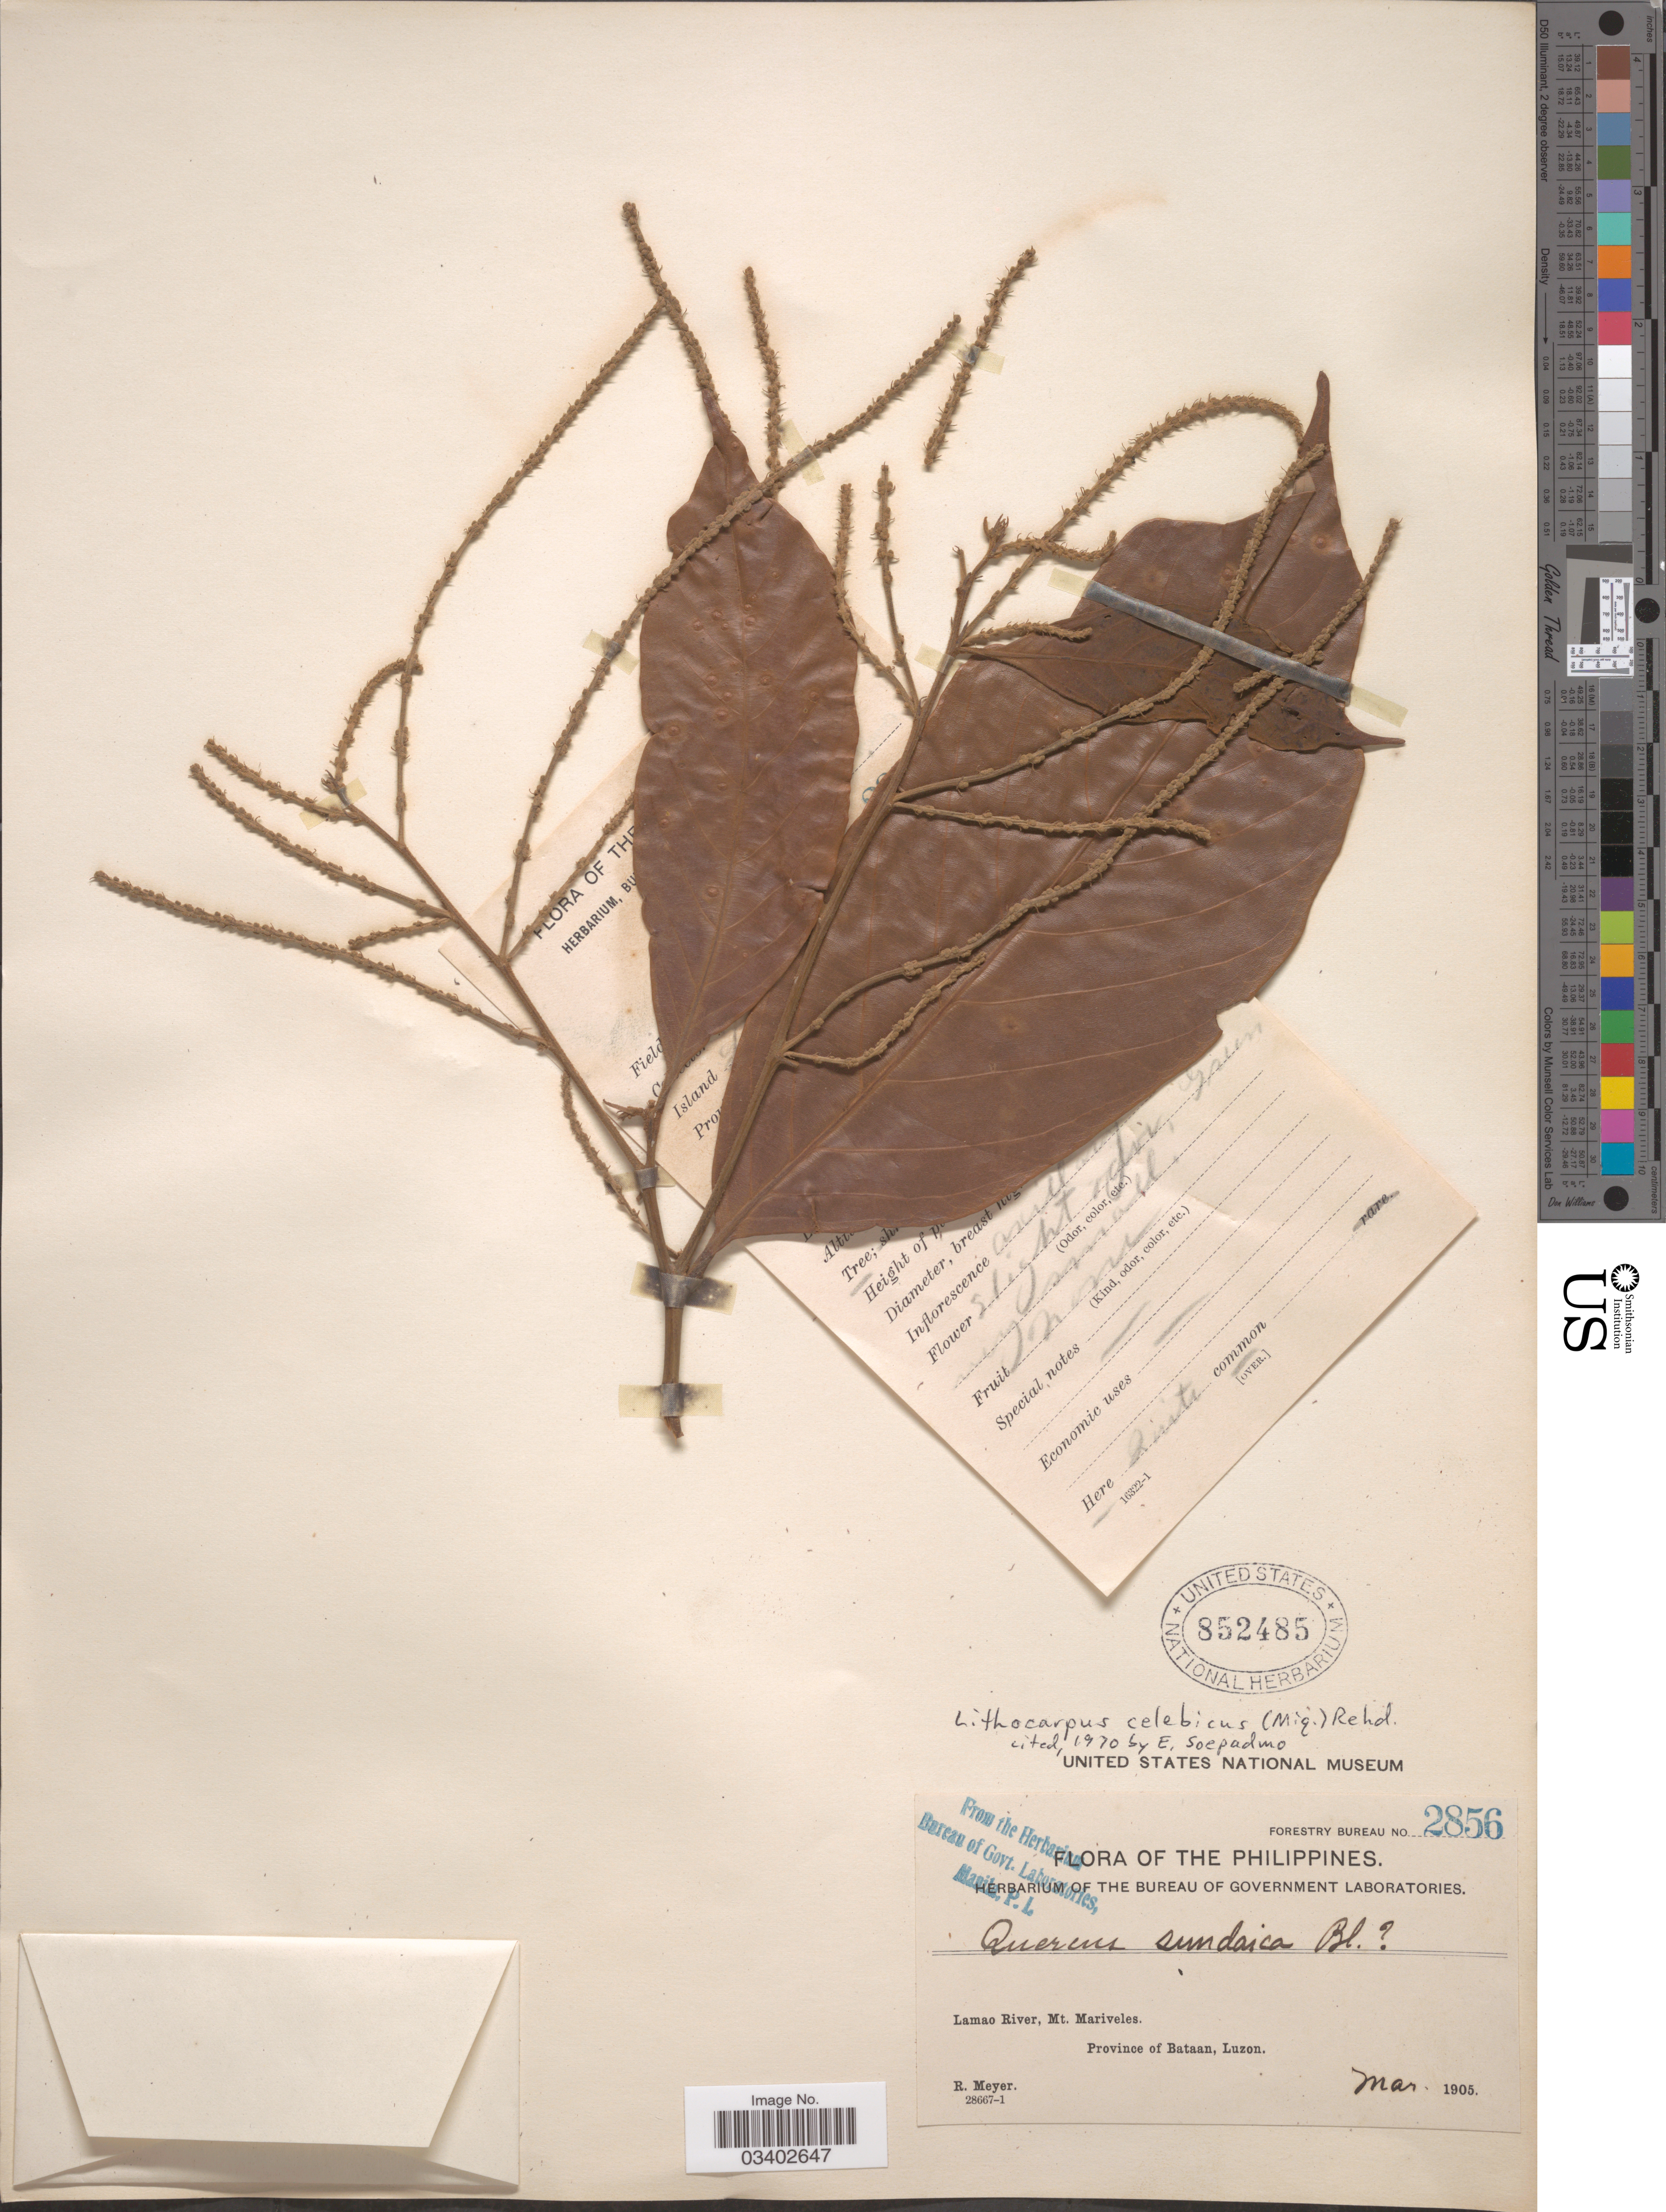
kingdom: Plantae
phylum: Tracheophyta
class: Magnoliopsida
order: Fagales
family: Fagaceae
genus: Lithocarpus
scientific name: Lithocarpus celebicus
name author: (Miq.) Rehder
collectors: R. Meyer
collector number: Forestry Bureau 2856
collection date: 1905-03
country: Philippines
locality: Lamao River, Mt. Mariveles. Province of Bataan, Luzon.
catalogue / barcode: US 852485